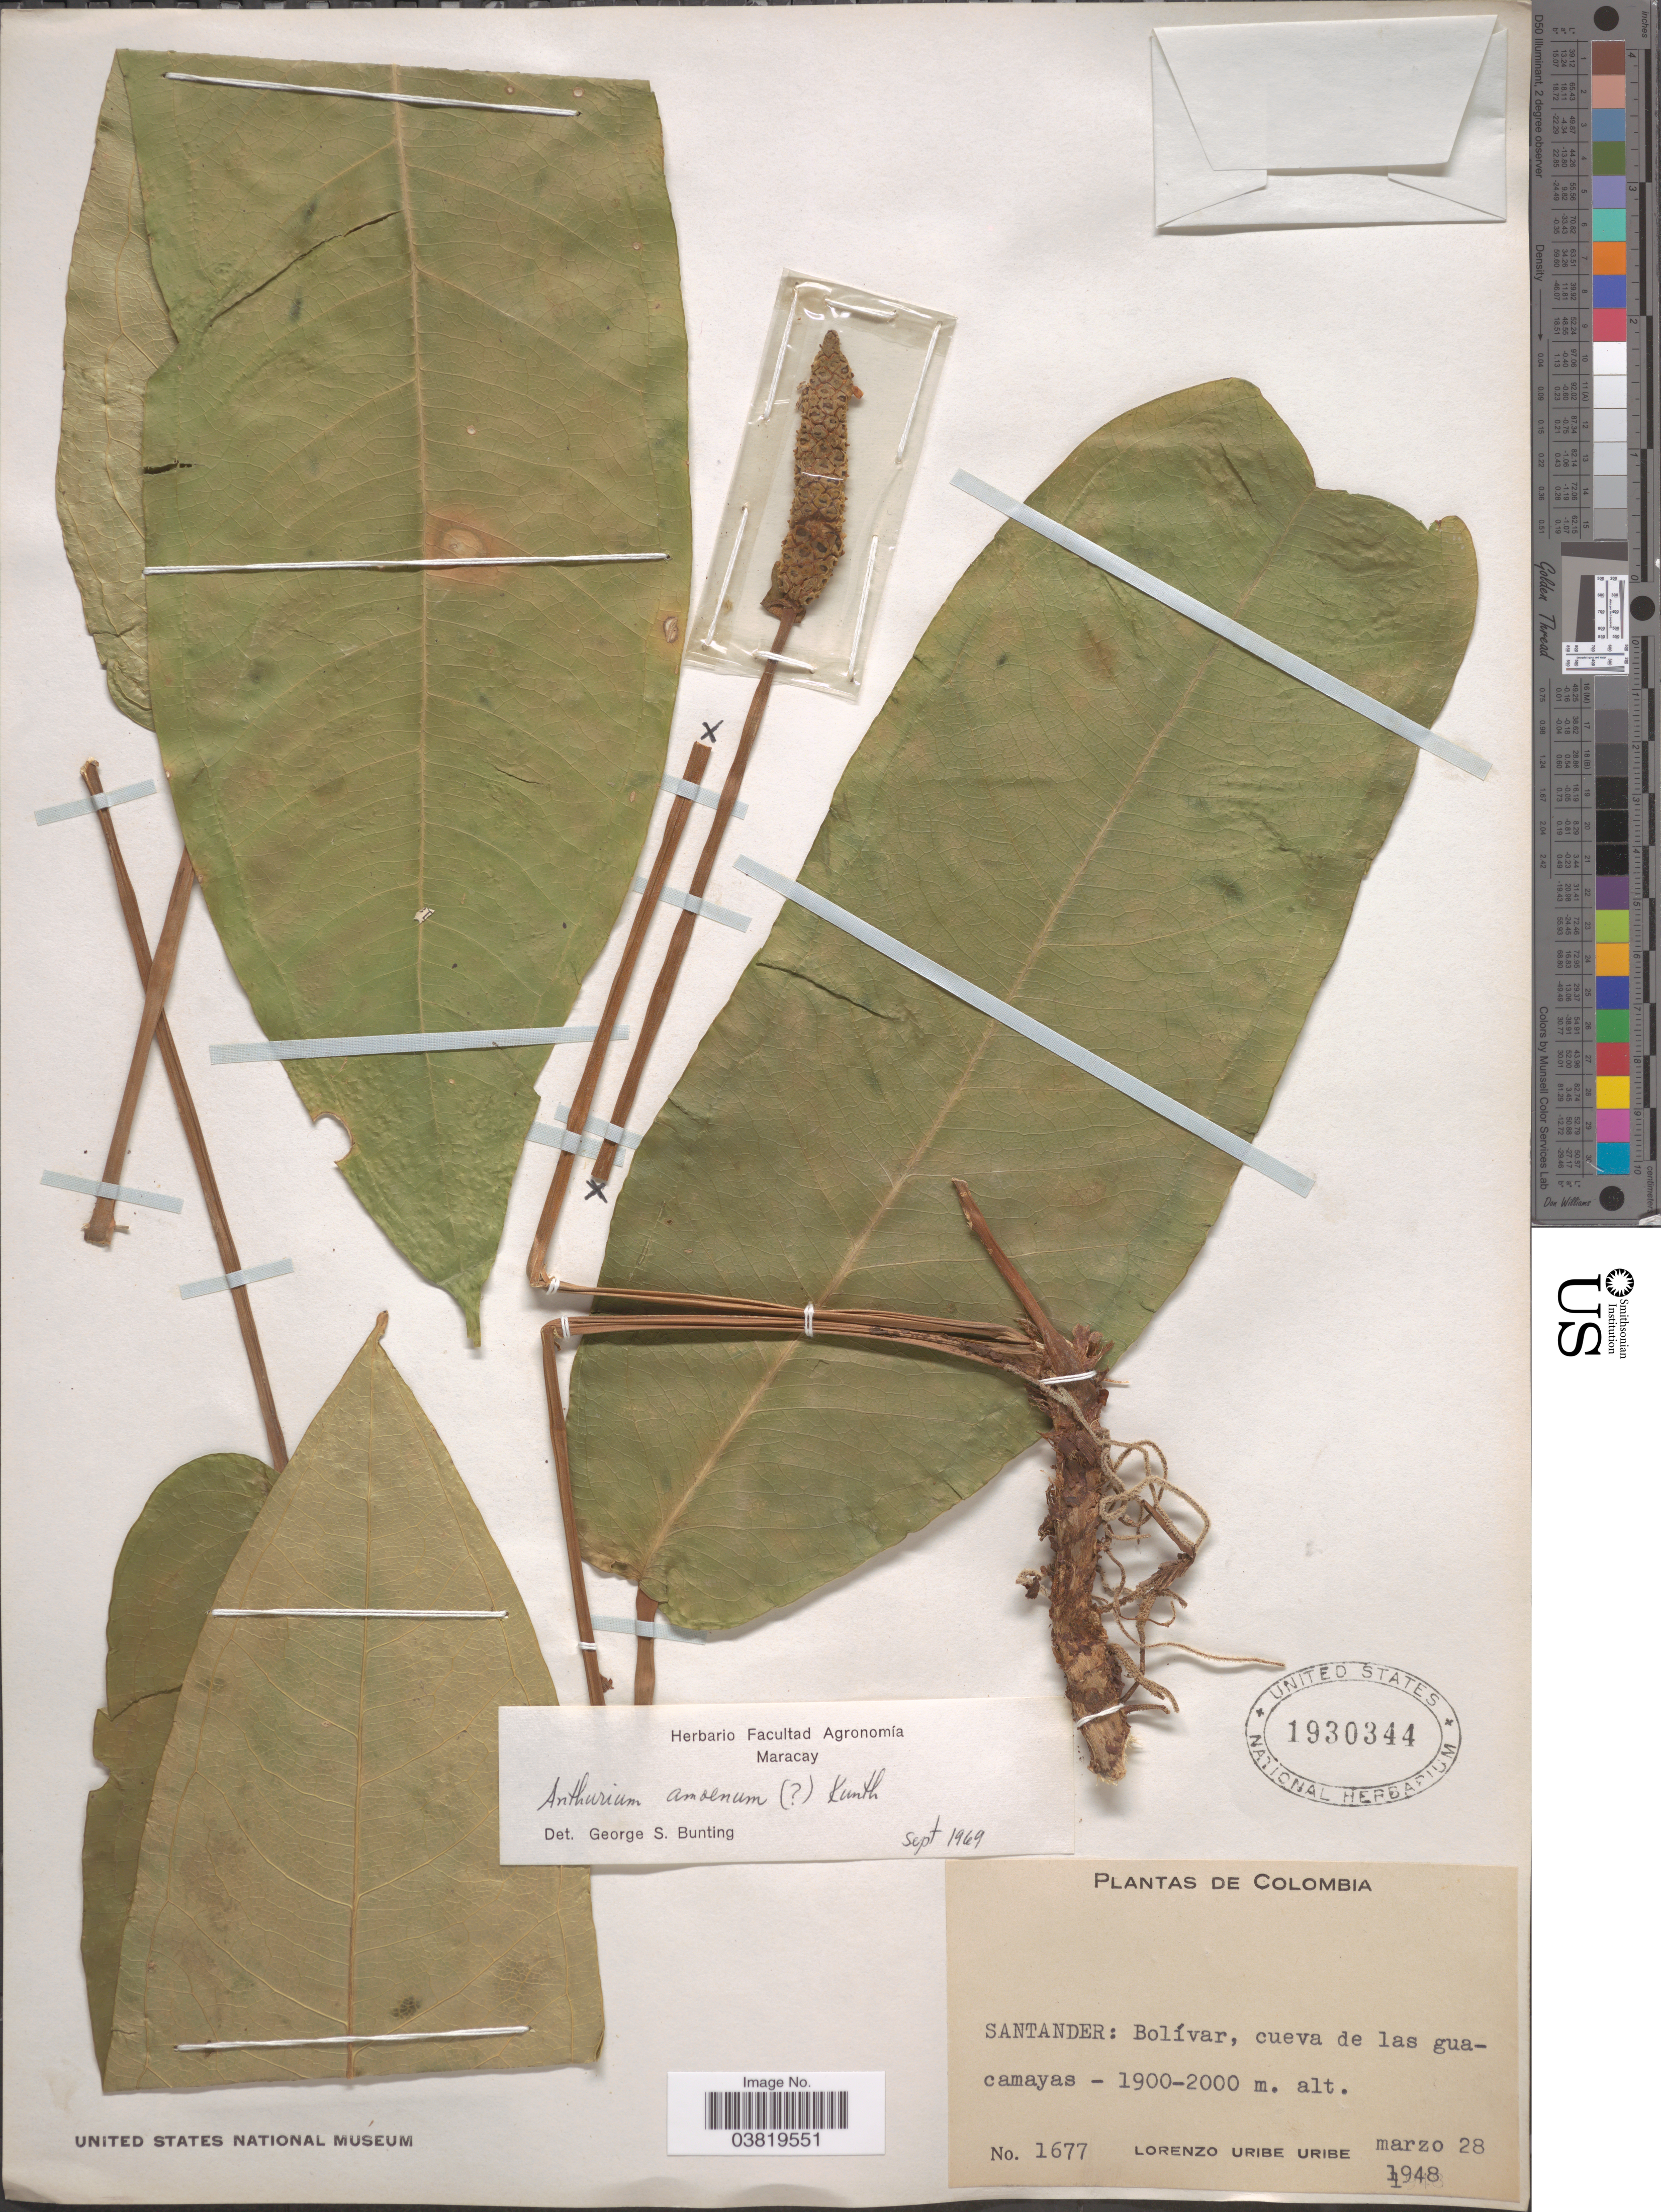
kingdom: Plantae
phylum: Tracheophyta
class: Liliopsida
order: Alismatales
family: Araceae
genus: Anthurium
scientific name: Anthurium amoenum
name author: Kunth & C.D. Bouché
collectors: L. Uribe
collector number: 1677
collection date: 1948-03-28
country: Colombia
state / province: Santander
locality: Bolívar, cueva de las guacamayas.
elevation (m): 1900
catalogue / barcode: US 1930344